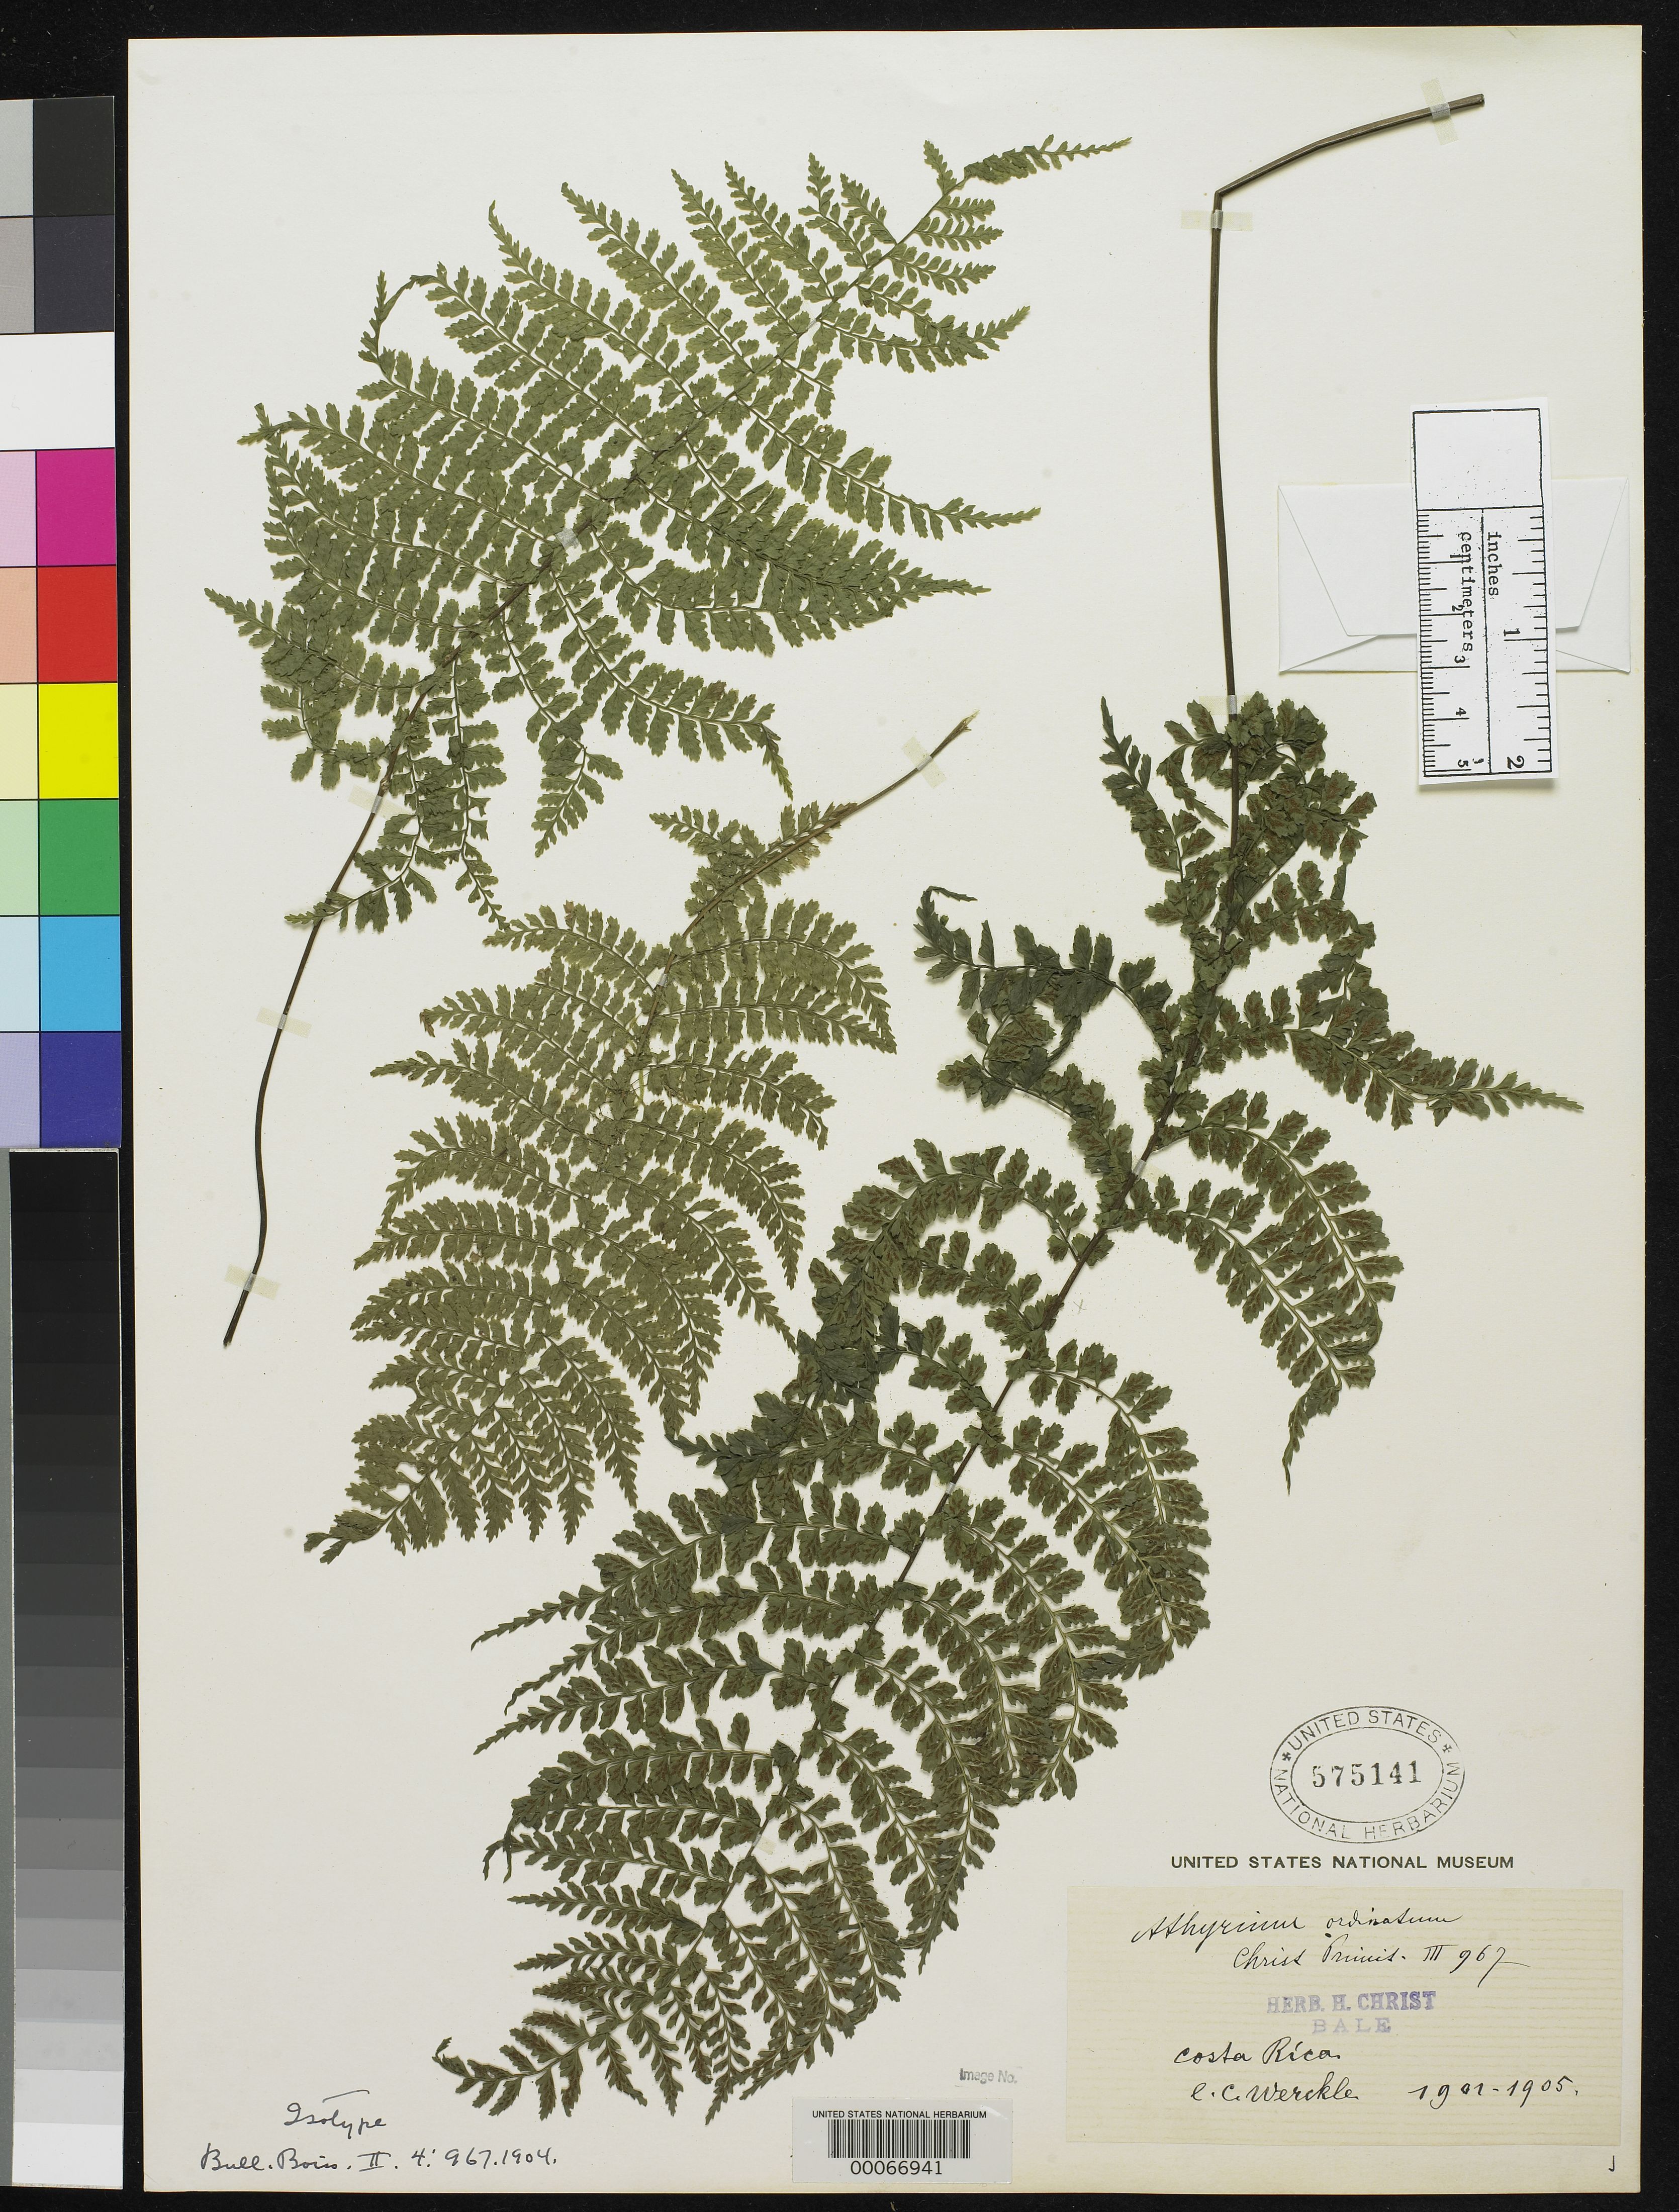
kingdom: Plantae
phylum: Tracheophyta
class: Polypodiopsida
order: Polypodiales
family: Athyriaceae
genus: Athyrium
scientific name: Athyrium ordinatum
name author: Christ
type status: Type Collection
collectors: C. C Wercklé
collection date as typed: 1901 to -- --- 1905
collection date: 1901/1905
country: Costa Rica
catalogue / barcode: US 575141